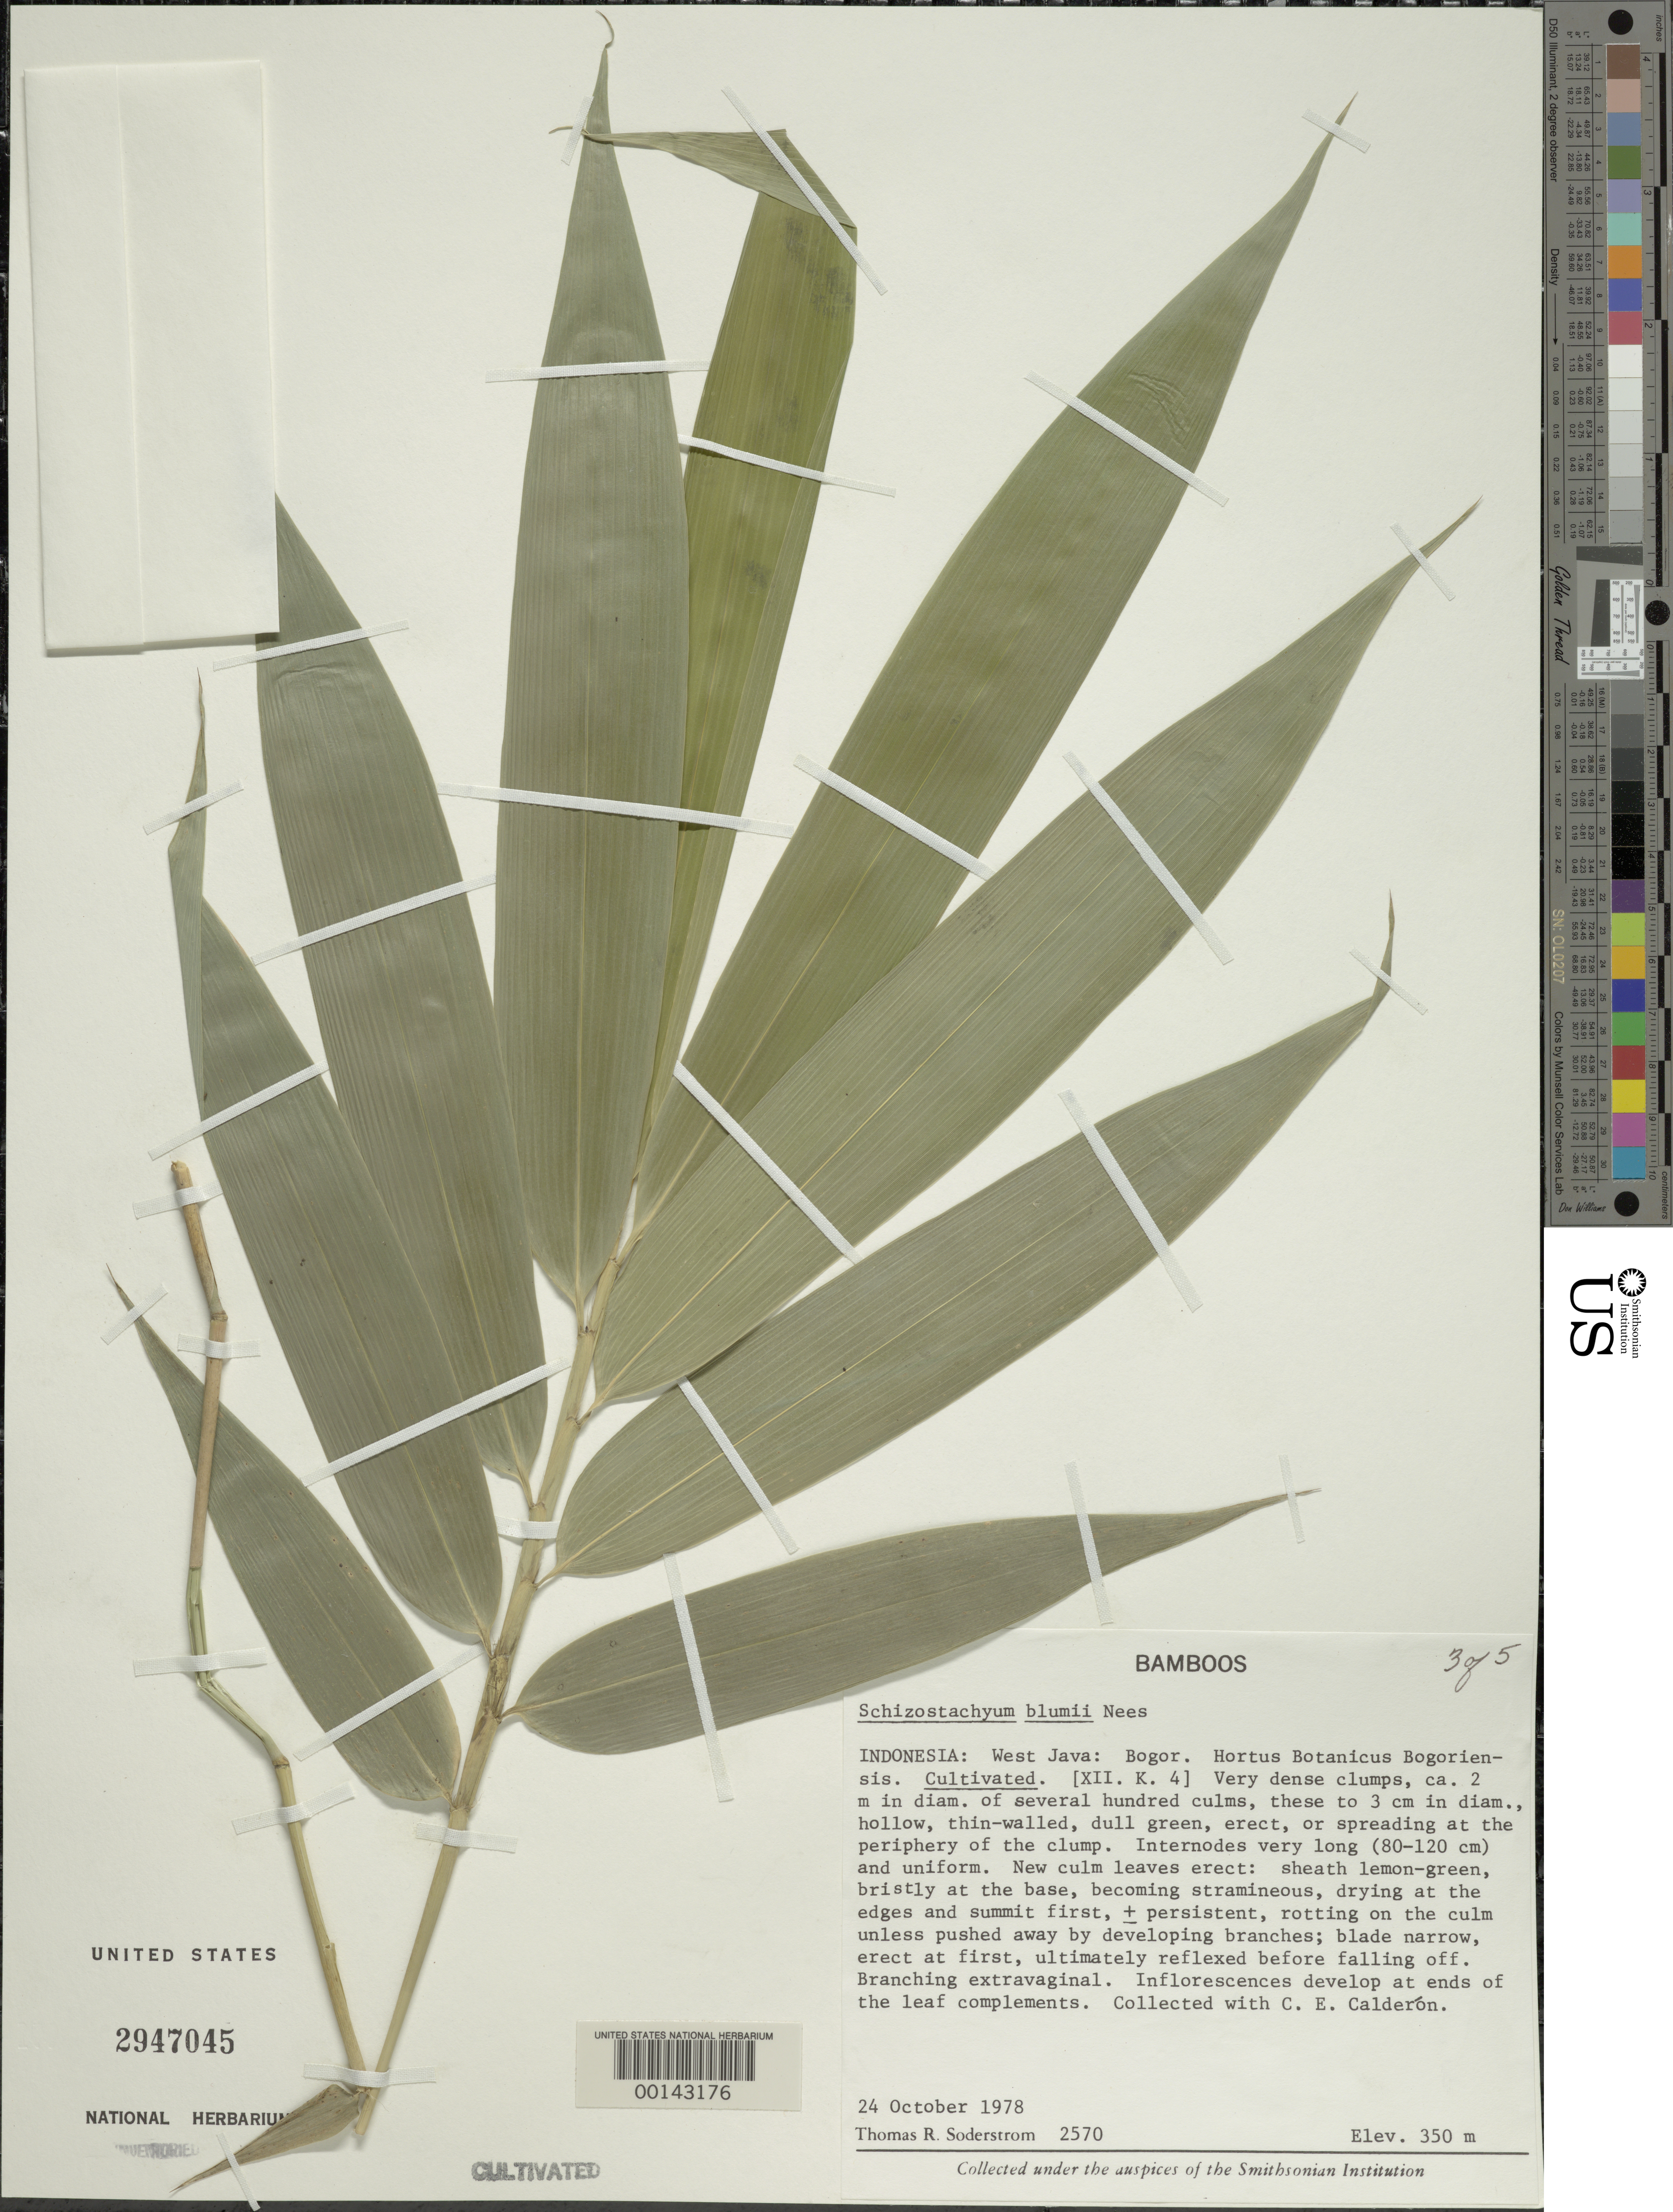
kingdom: Plantae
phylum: Tracheophyta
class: Liliopsida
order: Poales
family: Poaceae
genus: Schizostachyum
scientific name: Schizostachyum blumei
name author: Nees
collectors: T. R. Soderstrom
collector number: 2570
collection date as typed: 24 Oct 1978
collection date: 1978-10-24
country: Indonesia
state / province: Java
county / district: Jawa Barat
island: Java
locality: Bogor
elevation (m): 350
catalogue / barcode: US 2947045